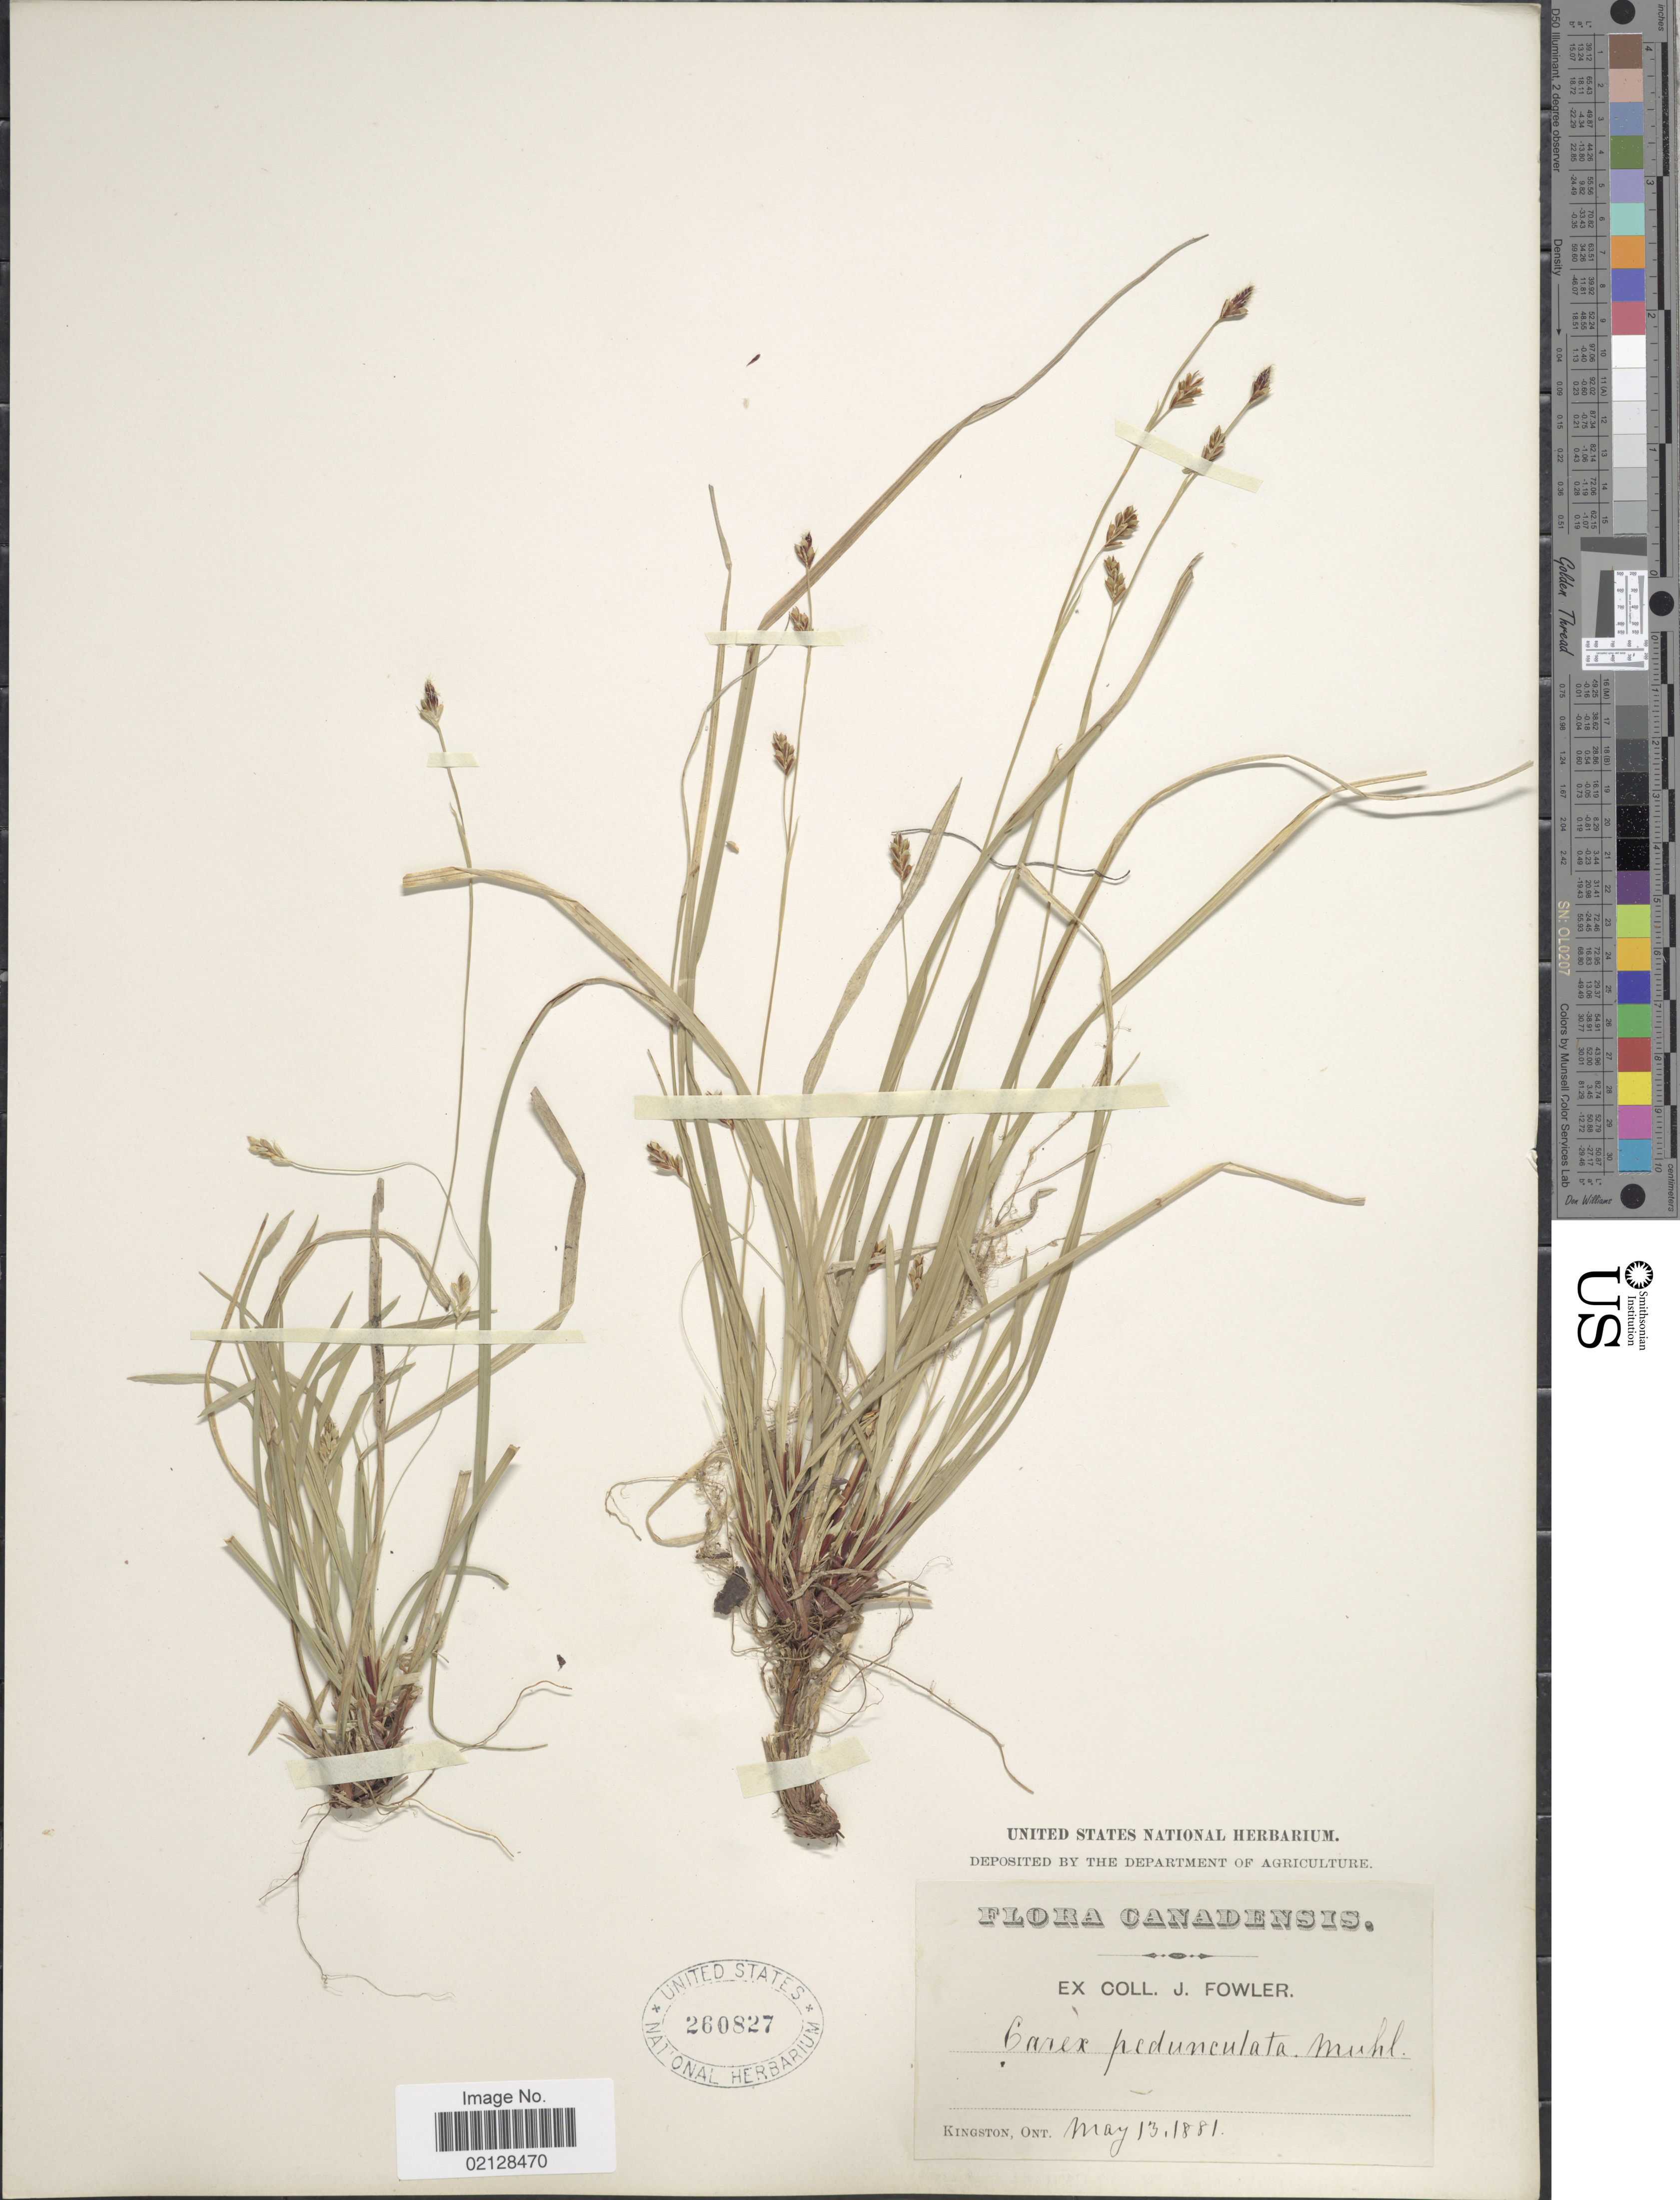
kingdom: Plantae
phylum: Tracheophyta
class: Liliopsida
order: Poales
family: Cyperaceae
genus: Carex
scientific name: Carex pedunculata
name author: Muhl. ex Willd.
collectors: ex herb. J. Fowler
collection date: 1881-05-13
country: Canada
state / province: Ontario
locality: Kingston, Ont.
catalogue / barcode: US 260827